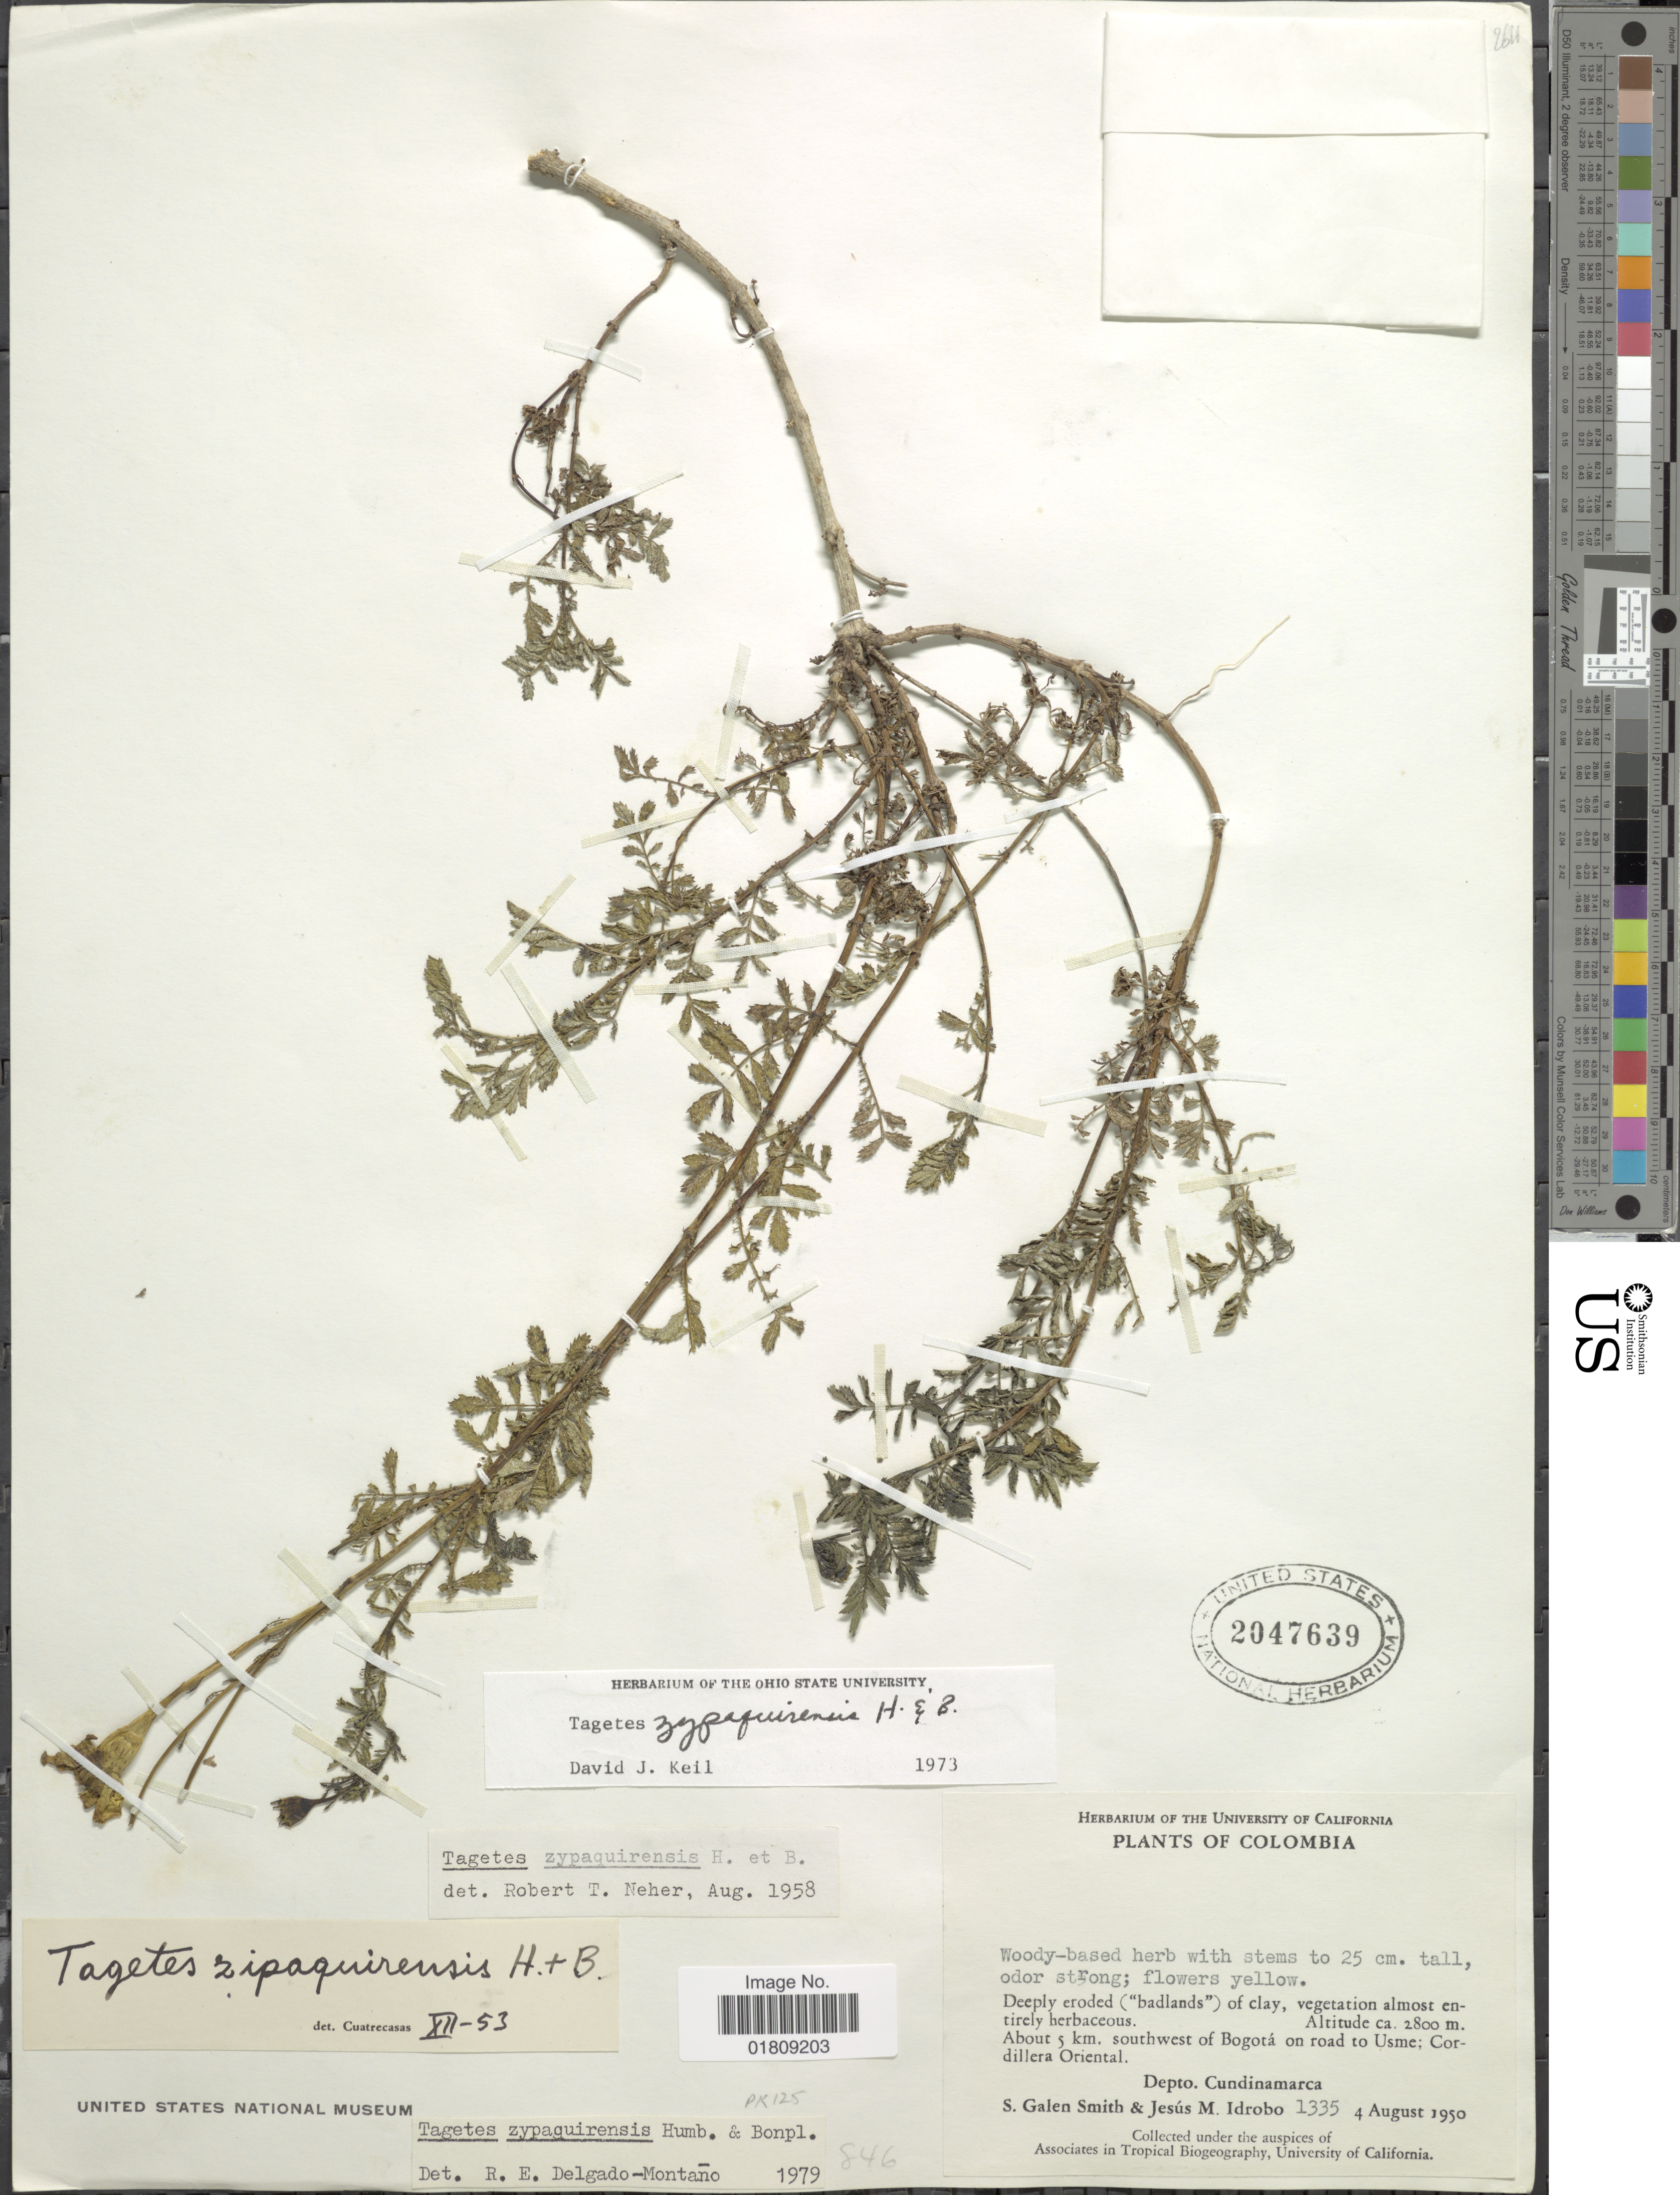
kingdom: Plantae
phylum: Tracheophyta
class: Magnoliopsida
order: Asterales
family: Asteraceae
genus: Tagetes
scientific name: Tagetes zypaquirensis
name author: Humb. & Bonpl.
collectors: S. G. Smith & J. M. Idrobo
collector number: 1335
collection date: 1950-08-04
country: Colombia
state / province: Cundinamarca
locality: About 5 km southwest of Bogota on road to Usme, Cordillera Oriental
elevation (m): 2800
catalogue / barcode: US 2047639